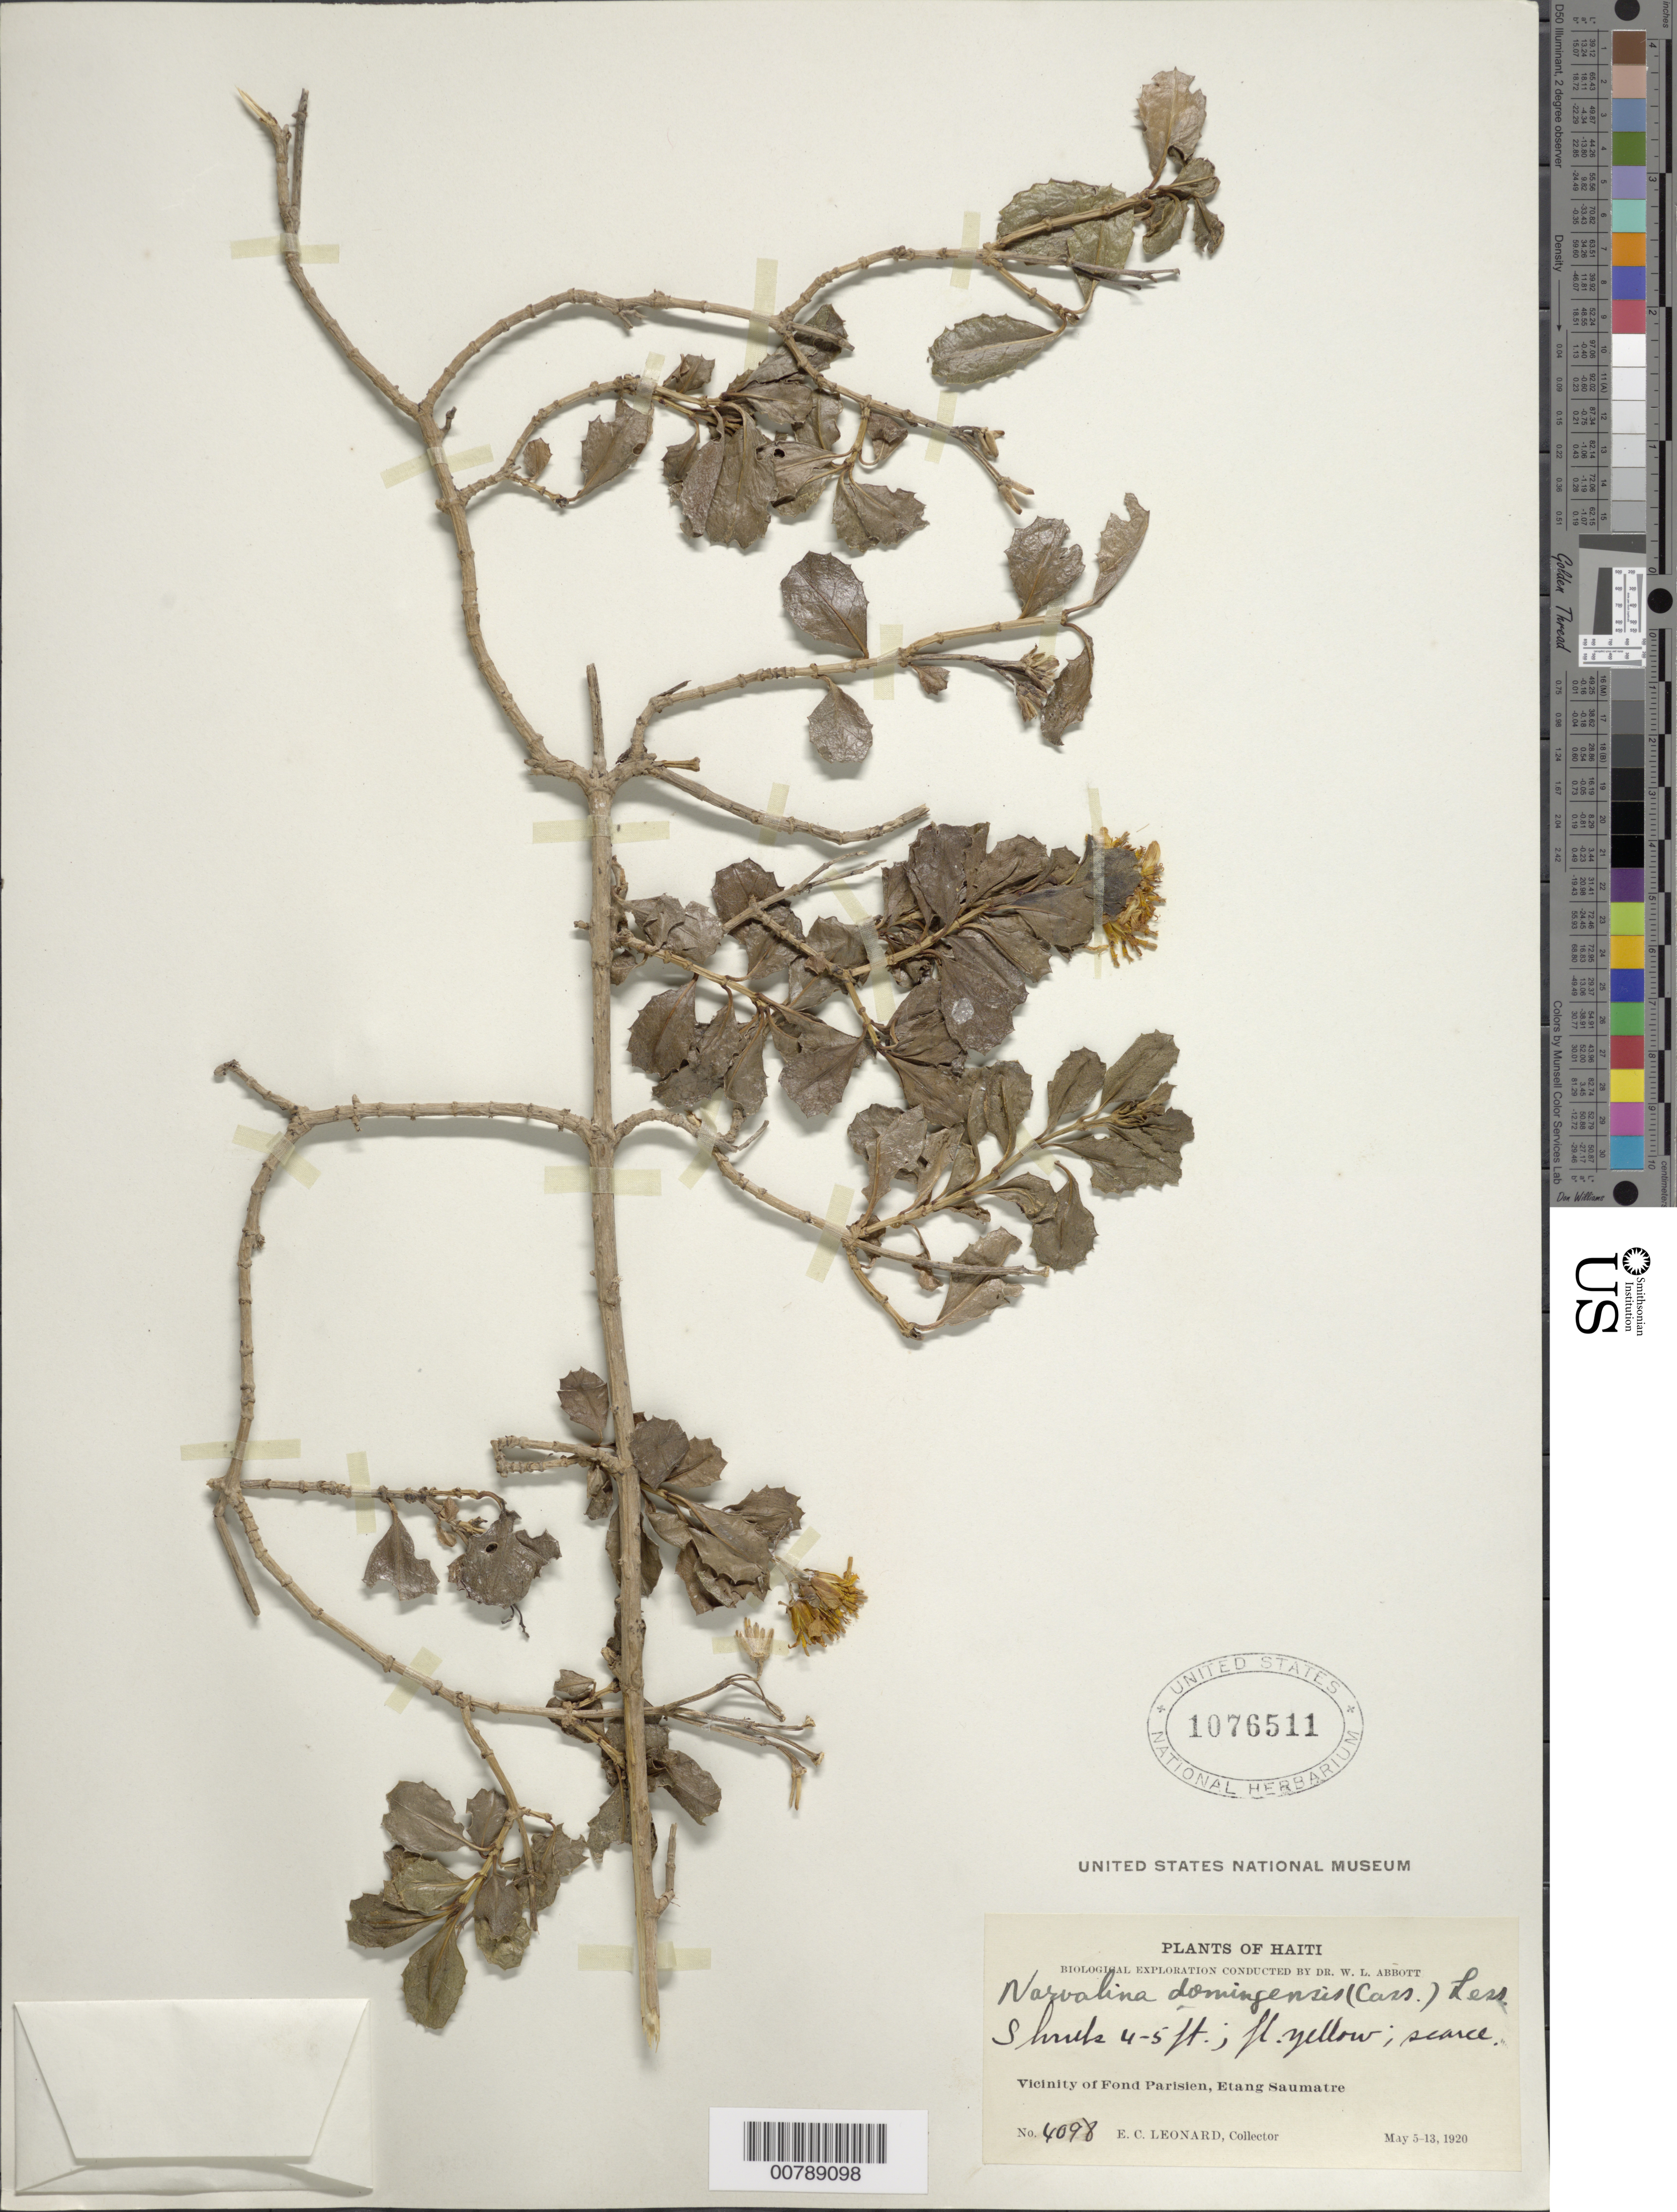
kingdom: Plantae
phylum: Tracheophyta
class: Magnoliopsida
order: Asterales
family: Asteraceae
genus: Narvalina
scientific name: Narvalina domingensis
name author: (Cass.) Less.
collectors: E. C. Leonard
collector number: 4098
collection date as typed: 05 May 1920 to 13 May 1920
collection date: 1920-05-05/1920-05-13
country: Haiti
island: Hispaniola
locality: Vicinity of Fond Parisien, Etang Saumatre.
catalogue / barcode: US 1076511